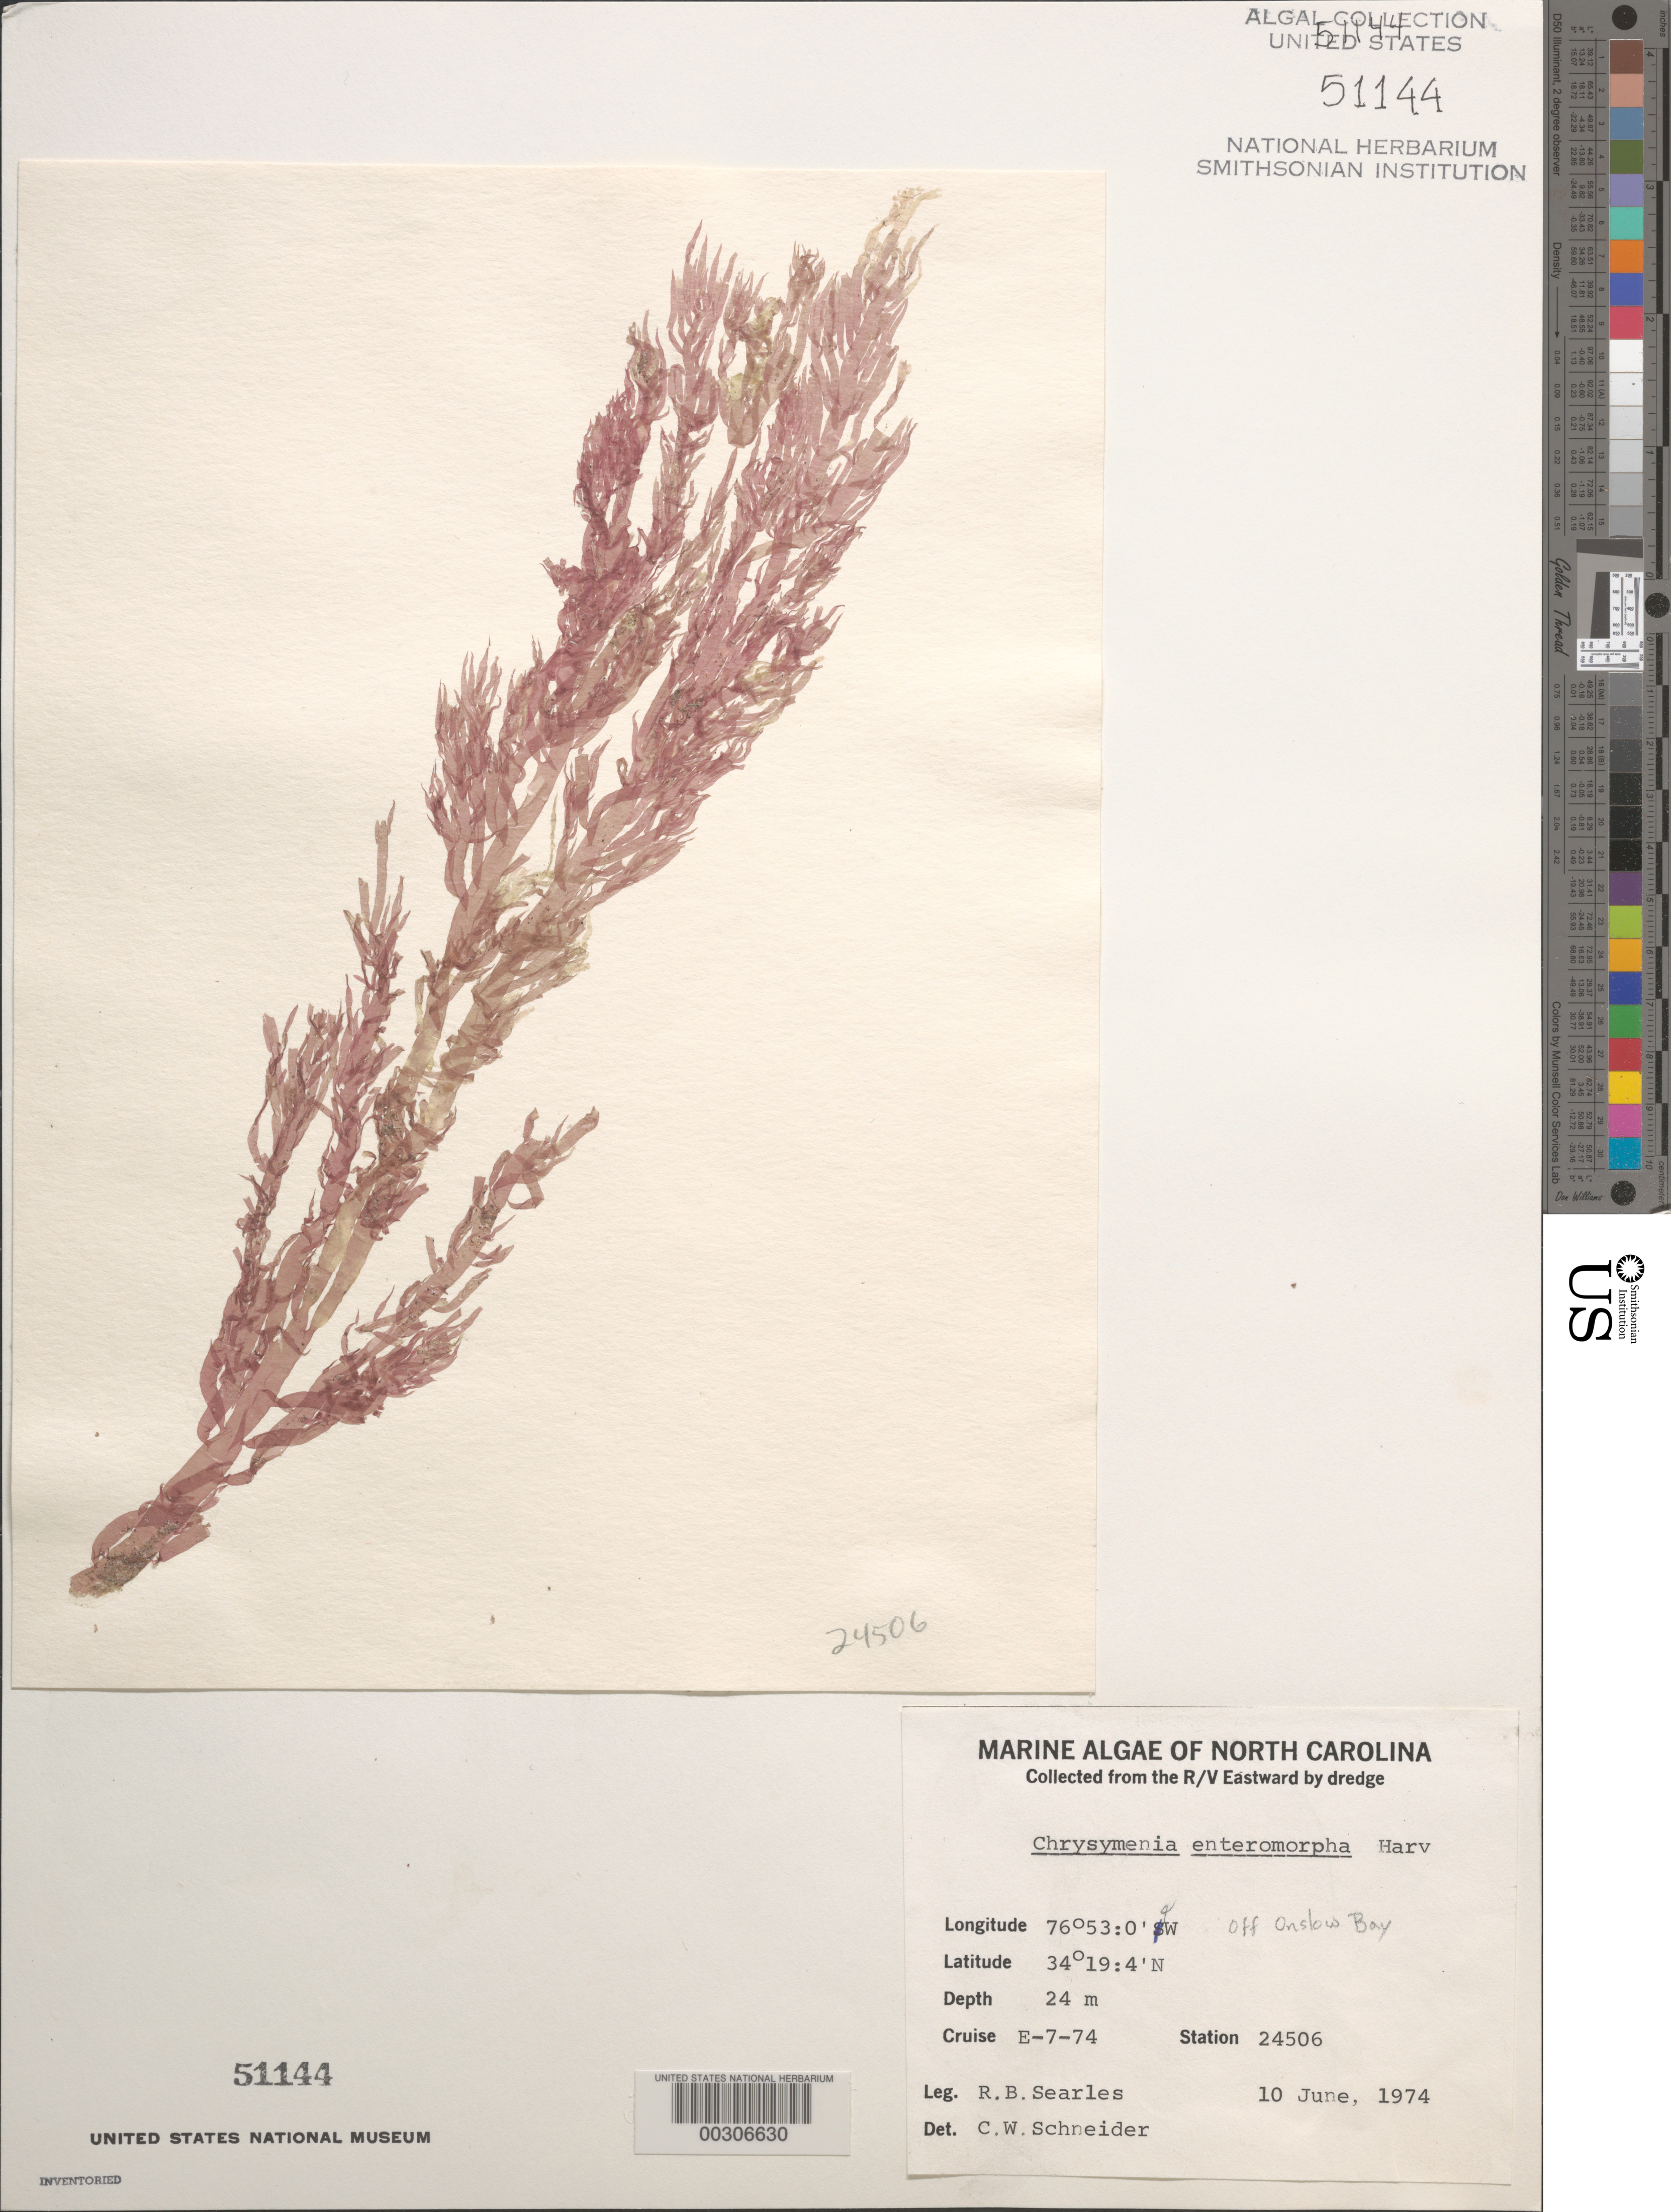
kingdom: Plantae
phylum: Rhodophyta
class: Florideophyceae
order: Rhodymeniales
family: Rhodymeniaceae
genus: Botryocladia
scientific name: Botryocladia enteromorpha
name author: (Harv.) W.E. Schmidt et al. in W.E. Schmidt et al.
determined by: Algae name updating Project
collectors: R. Searles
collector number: Station 24506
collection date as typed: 10 Jun 1974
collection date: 1974-06-10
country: United States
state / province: North Carolina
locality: Off Onslow Bay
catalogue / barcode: US 51144